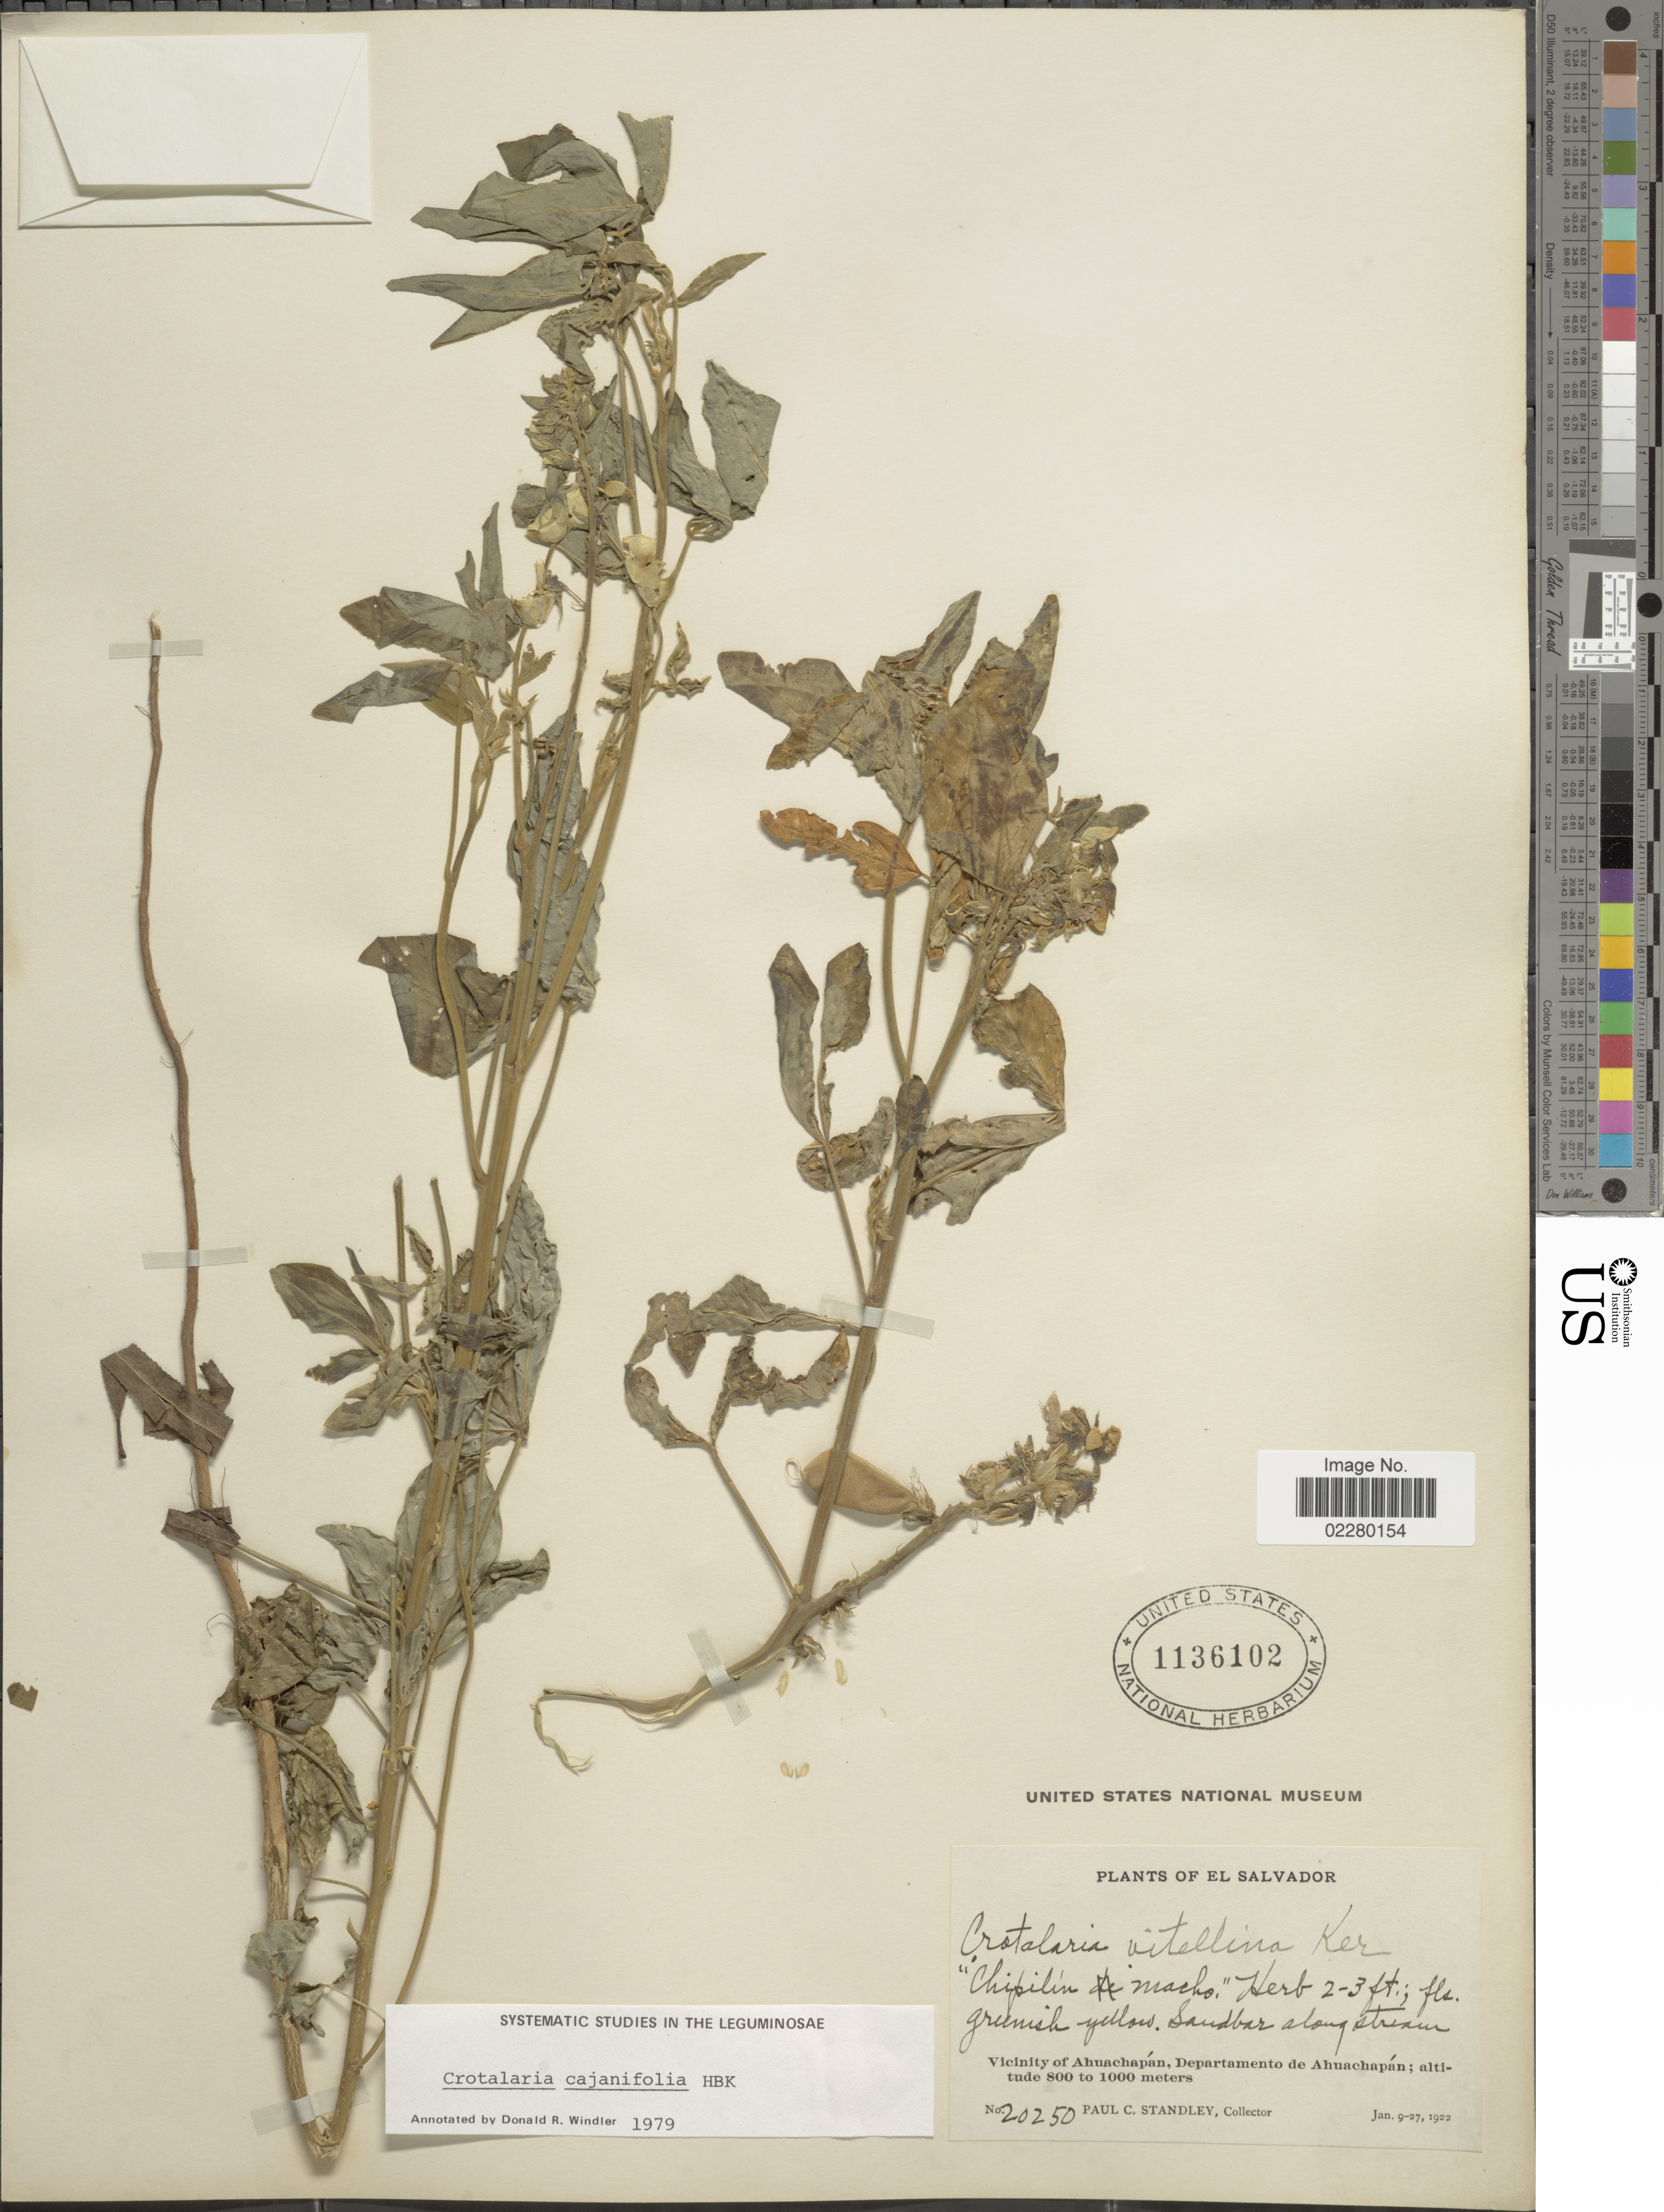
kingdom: Plantae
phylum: Tracheophyta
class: Magnoliopsida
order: Fabales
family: Fabaceae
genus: Crotalaria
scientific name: Crotalaria cajanifolia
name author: Kunth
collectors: P. C. Standley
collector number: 20250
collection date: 1922-01-09/1922-01-27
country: El Salvador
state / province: Ahuachapan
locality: Vicinity of Ahuachapán, Departamento de Ahuachapán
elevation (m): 800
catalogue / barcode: US 1136102